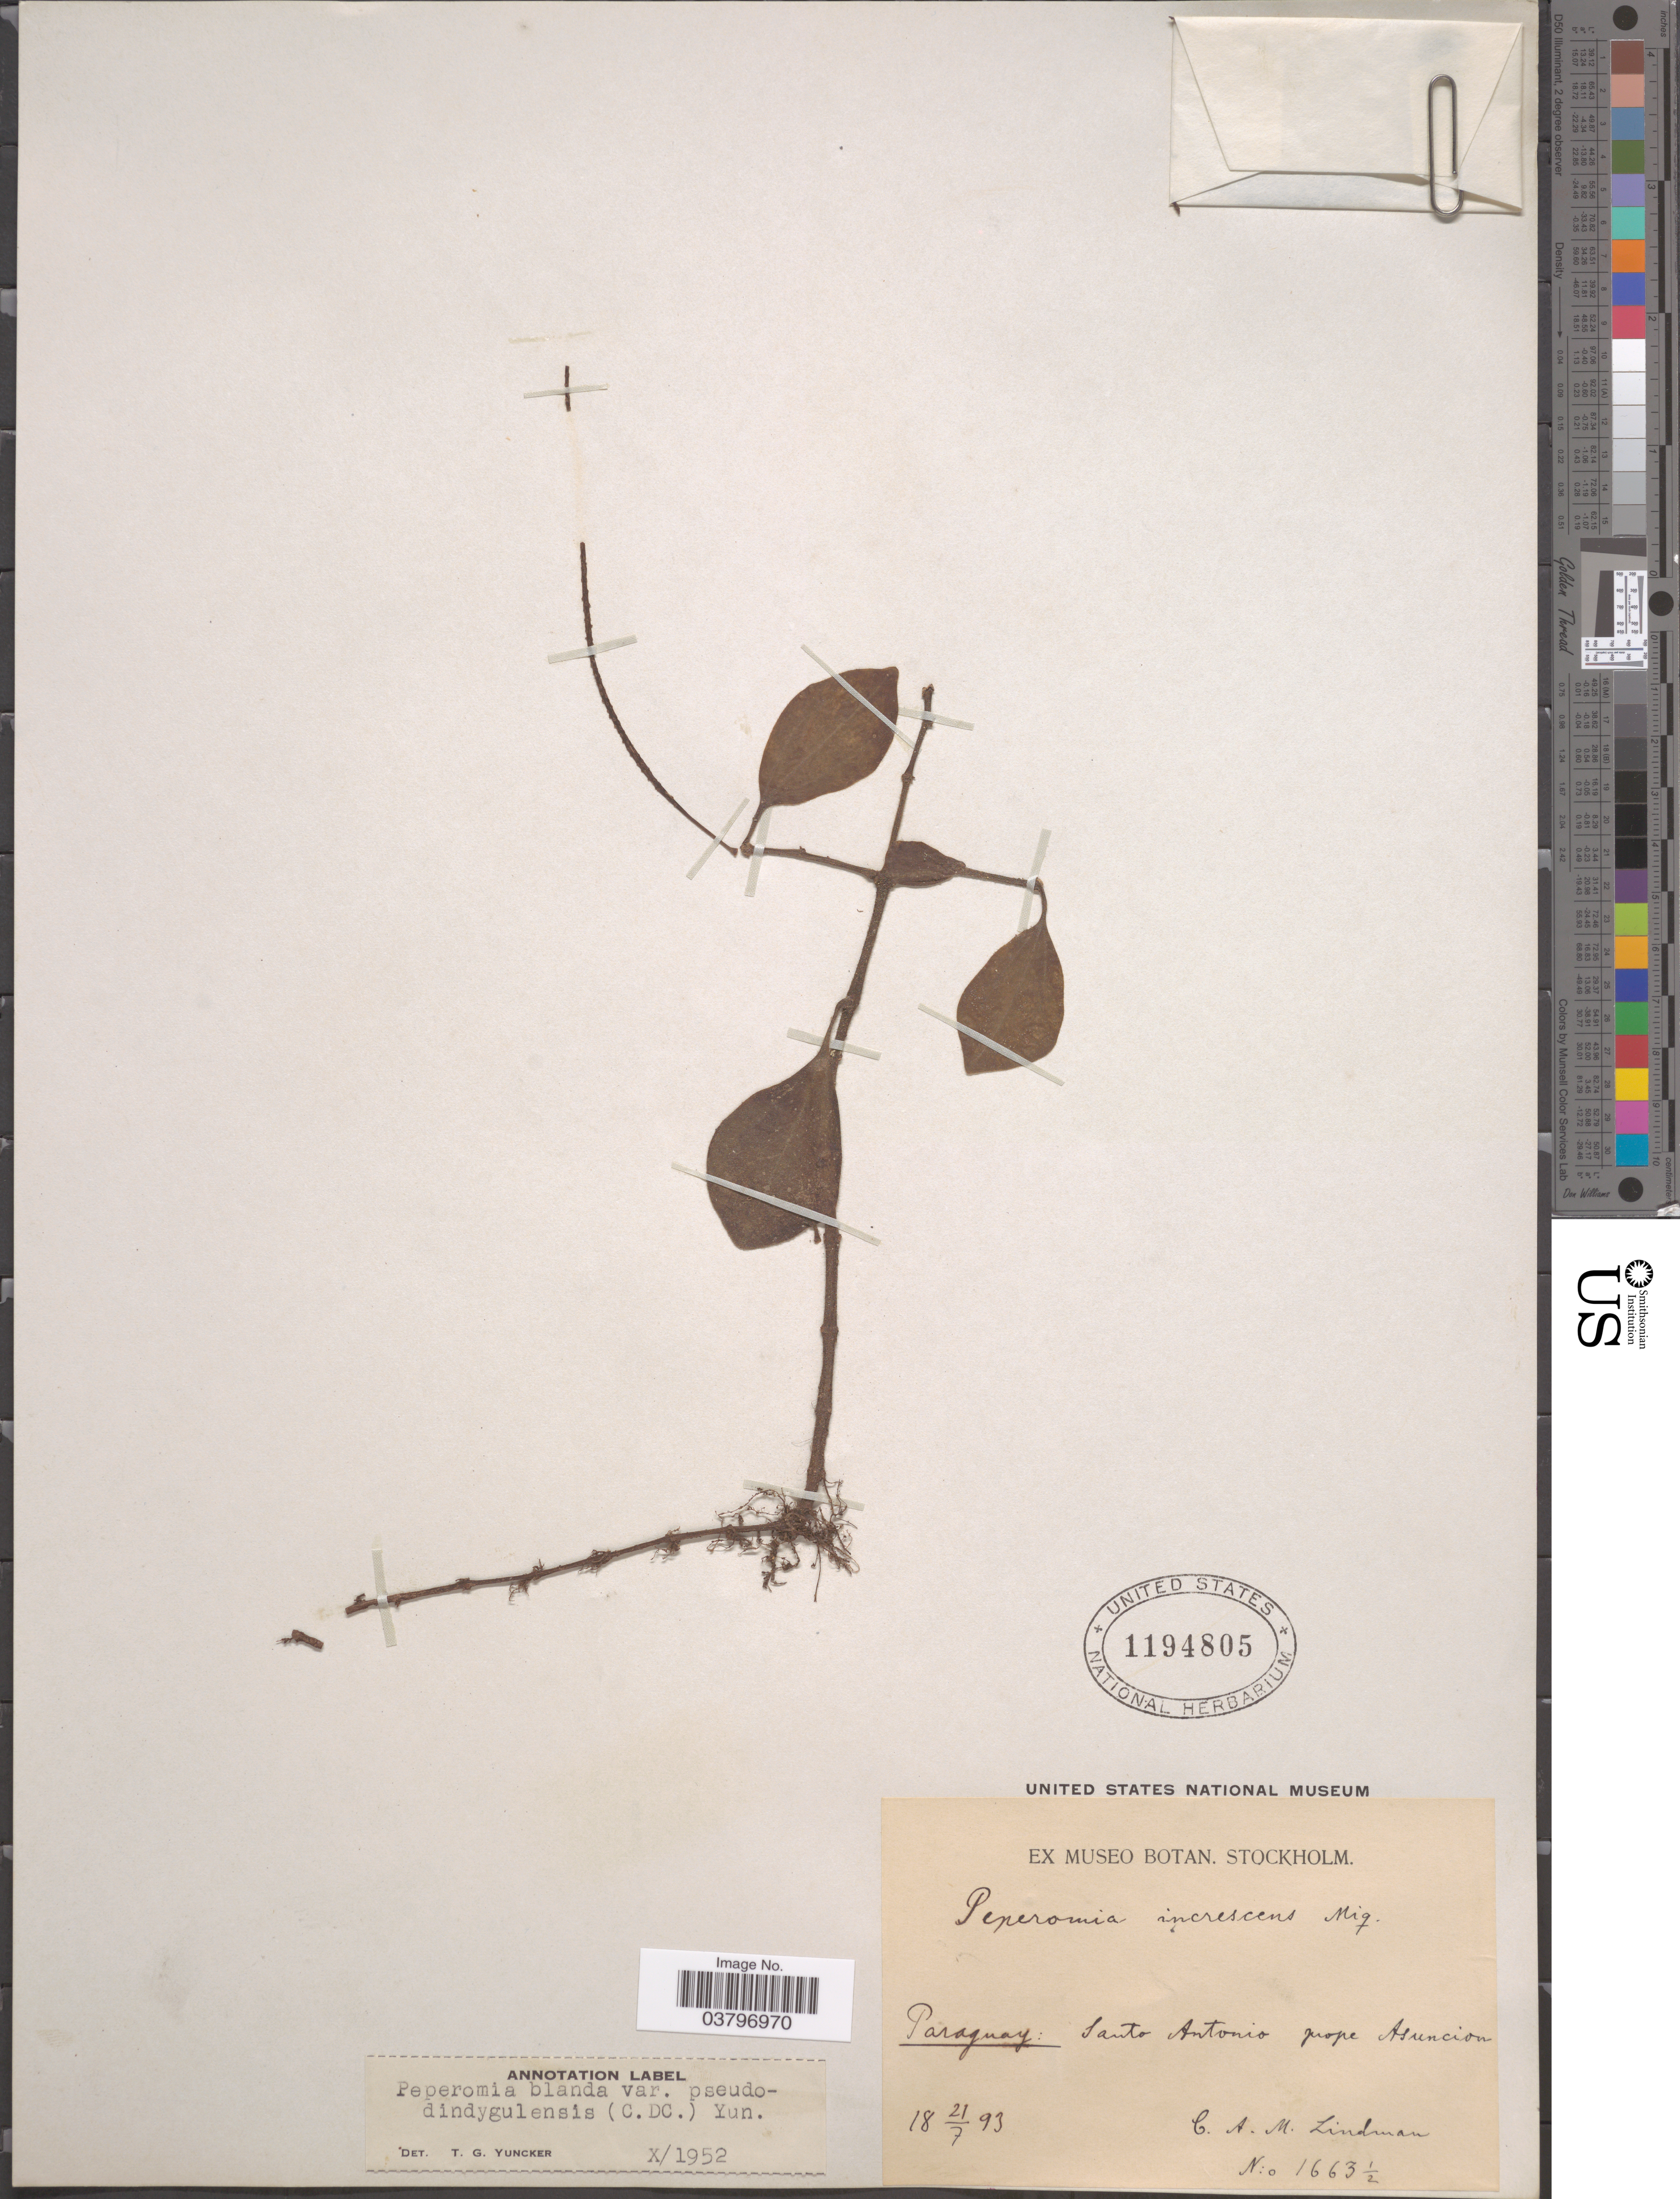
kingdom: Plantae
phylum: Tracheophyta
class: Magnoliopsida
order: Piperales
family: Piperaceae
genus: Peperomia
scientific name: Peperomia blanda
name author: (Jacq.) Kunth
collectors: C. A. M. Lindman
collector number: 1663½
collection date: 1893-07-21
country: Paraguay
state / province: Asuncion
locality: Santo Antonio prope Asuncion.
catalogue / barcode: US 1194805